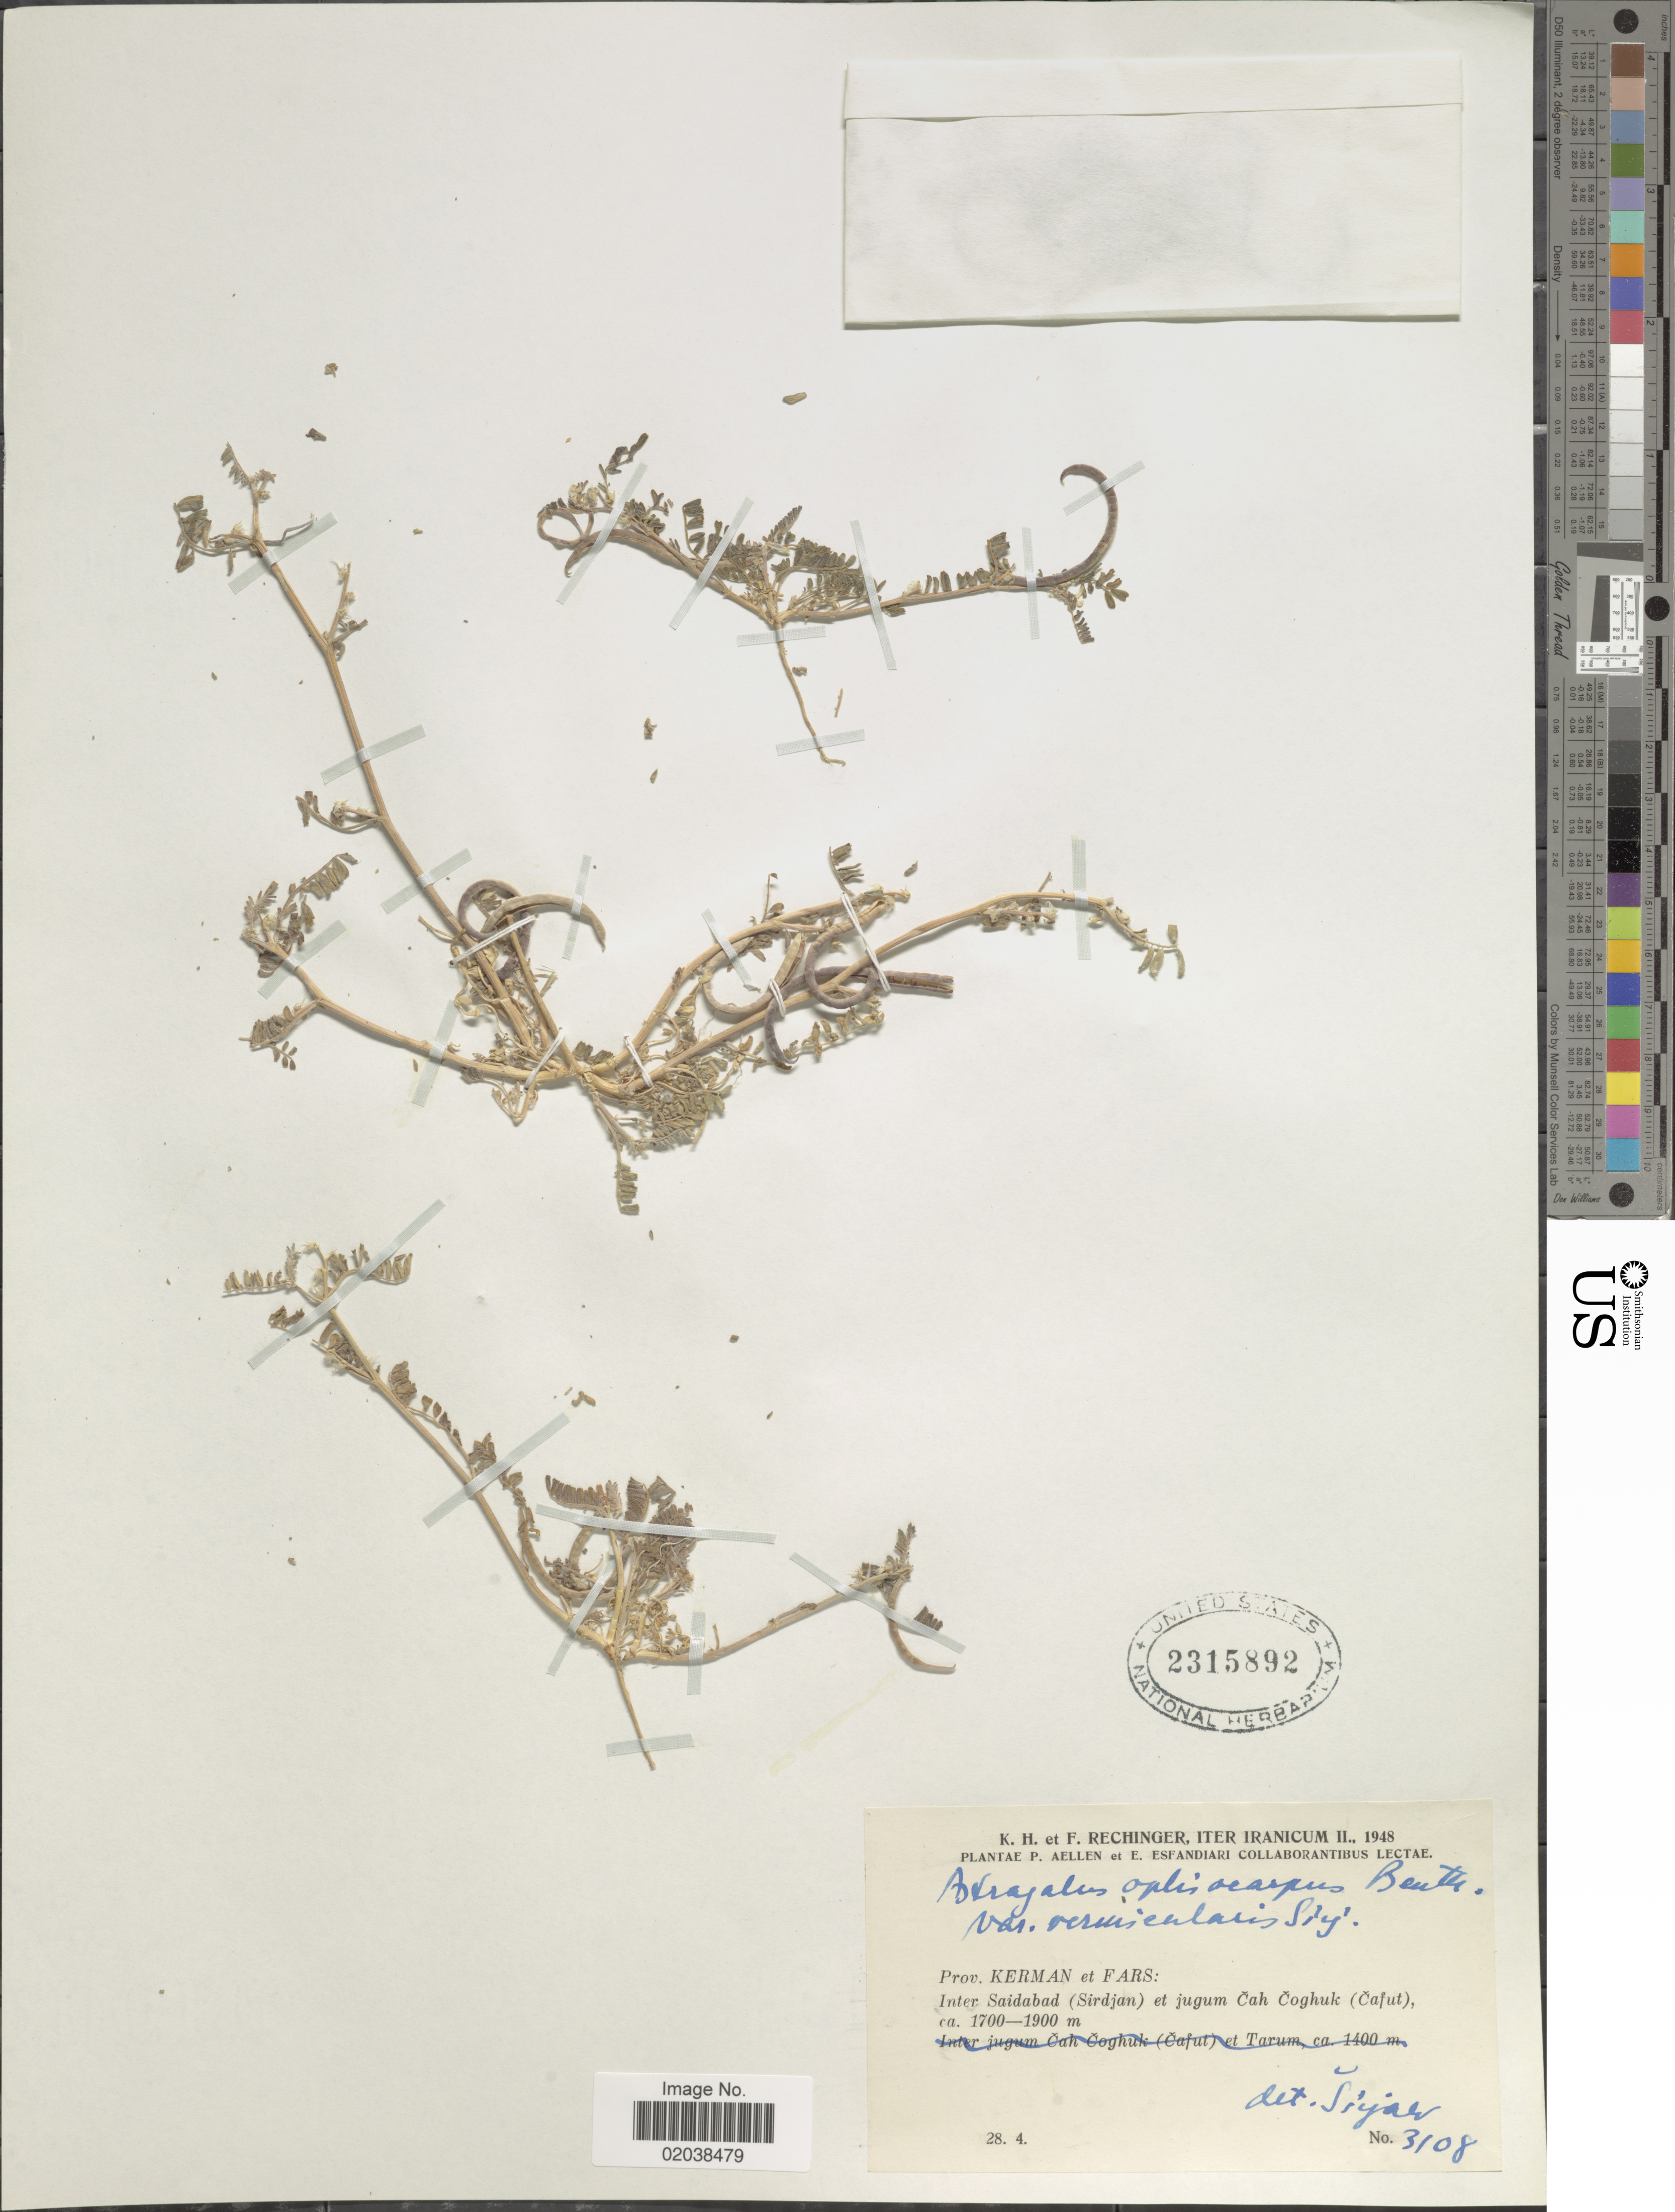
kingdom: Plantae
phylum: Tracheophyta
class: Magnoliopsida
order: Fabales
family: Fabaceae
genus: Astragalus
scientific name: Astragalus ophiocarpus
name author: Benth. ex Boiss.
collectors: K. H. Rechinger & F. Rechinger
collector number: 3108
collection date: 1948-04-28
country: Iran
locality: Iranicum. Prov. Kerman et Fars. Inter Saidabad (Sirdjan) et jugum Cah Coghuk (Cafut)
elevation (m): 1700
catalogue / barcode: US 2315892